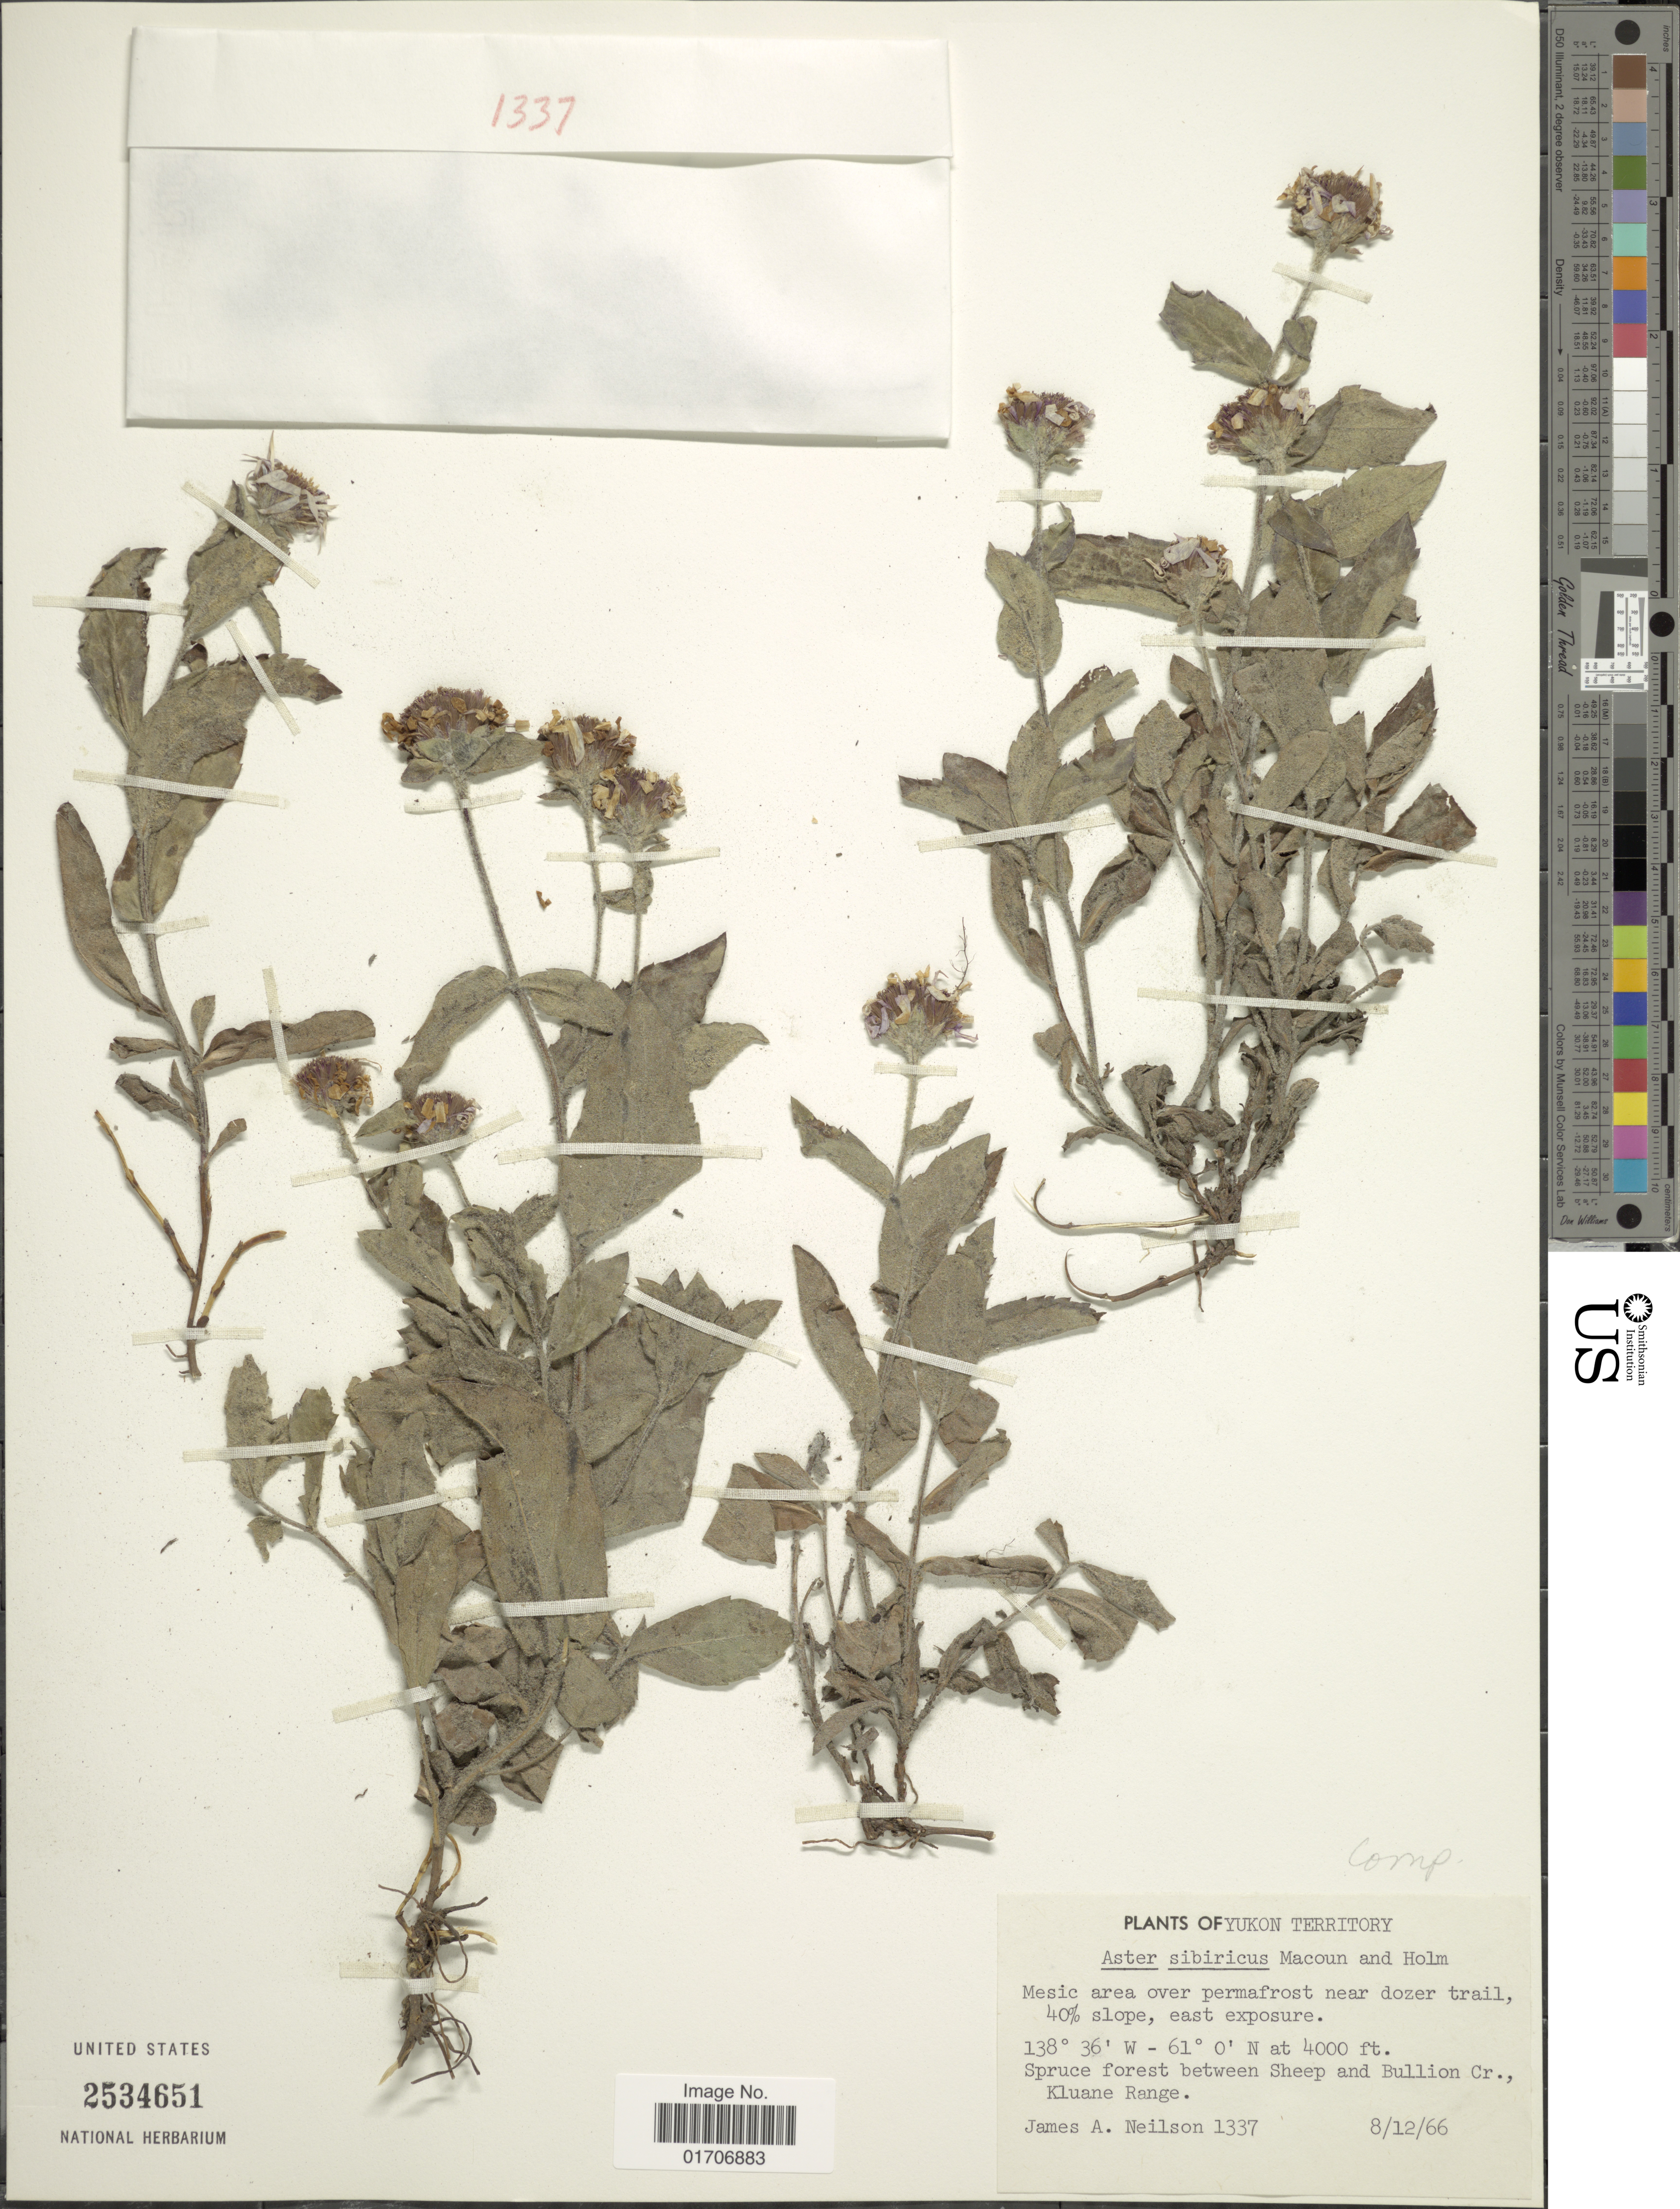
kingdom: Plantae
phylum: Tracheophyta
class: Magnoliopsida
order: Asterales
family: Asteraceae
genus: Eurybia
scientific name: Eurybia sibirica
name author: (L.) G.L. Nesom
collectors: J. Neilson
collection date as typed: Transcribed d/m/y: 8/12/66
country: Canada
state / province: Yukon Territory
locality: Spruce forest between Sheep and Bullion Cr., Kluane Range.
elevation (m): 1219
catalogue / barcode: US 2534651